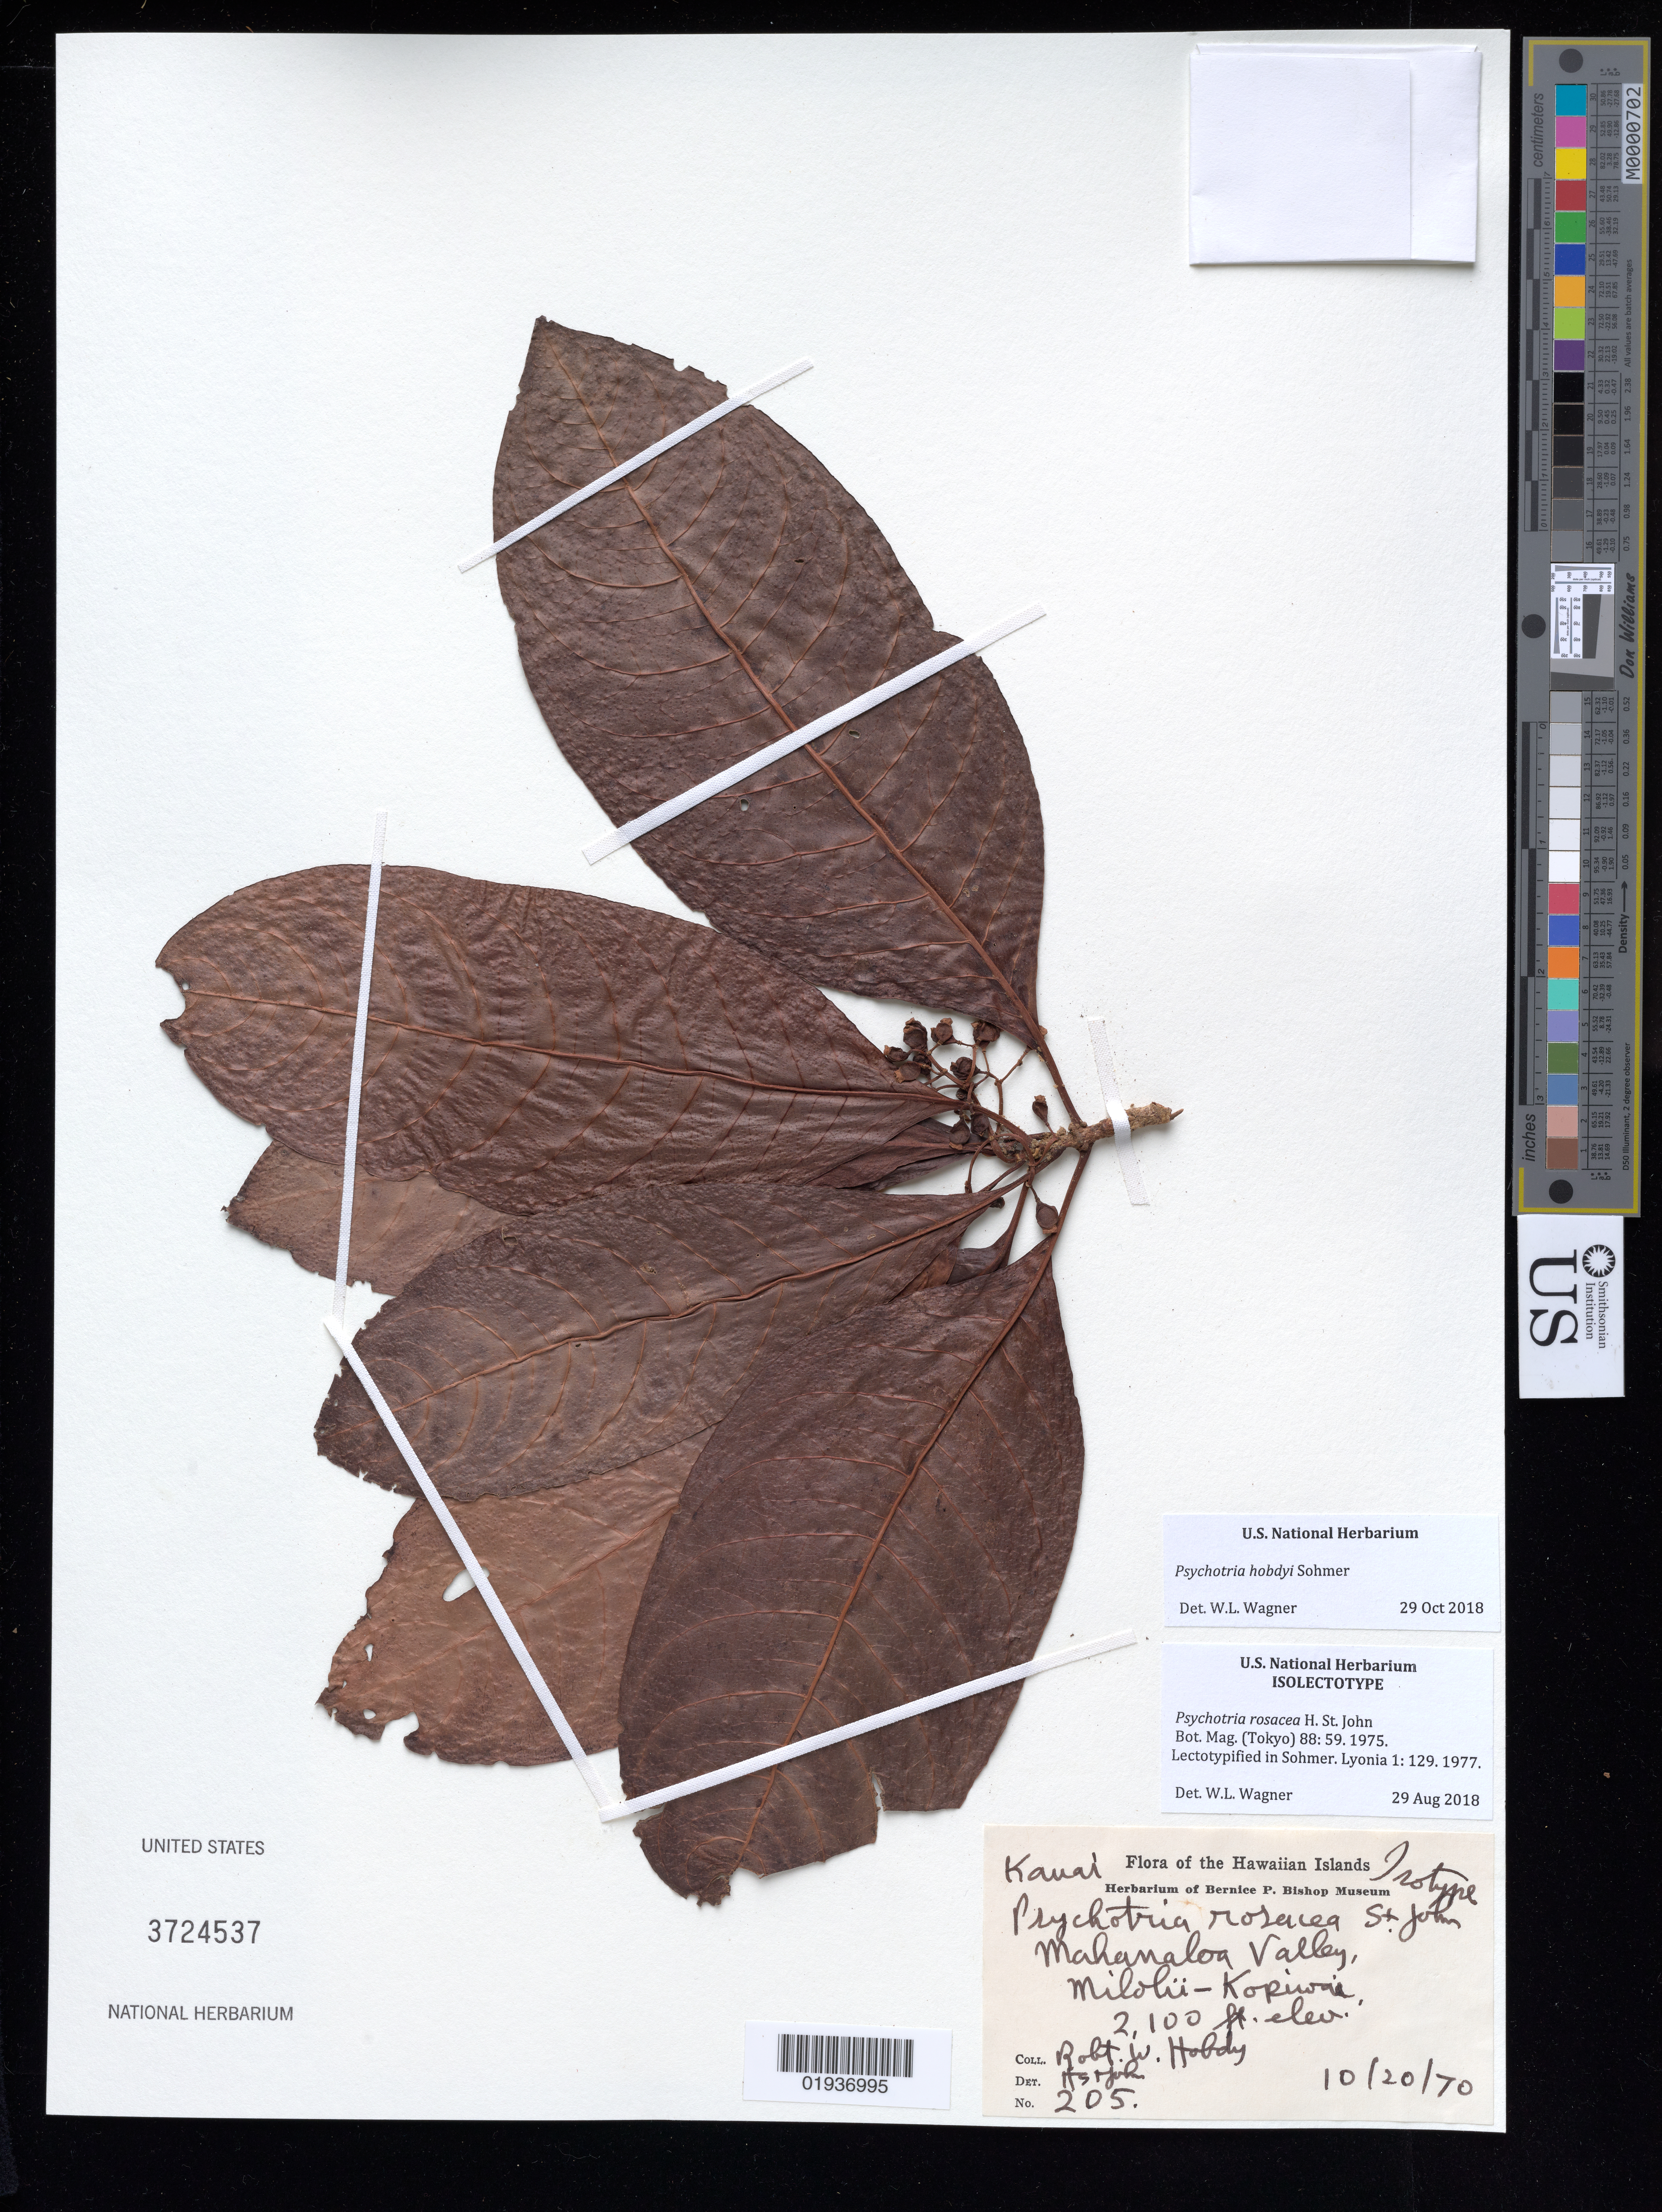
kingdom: Plantae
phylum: Tracheophyta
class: Magnoliopsida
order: Gentianales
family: Rubiaceae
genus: Psychotria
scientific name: Psychotria rosacea H. St. John, nom. illeg.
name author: H. St. John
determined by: St. John, H.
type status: Isolectotype; Type Collection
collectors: R. Hobdy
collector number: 205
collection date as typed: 10/20/70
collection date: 1970-10-20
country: United States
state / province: Hawaii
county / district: Kauai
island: Kaua'i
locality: Mahana-loa Valley, Milo-li'i-Kopiwai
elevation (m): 640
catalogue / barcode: US 3724537